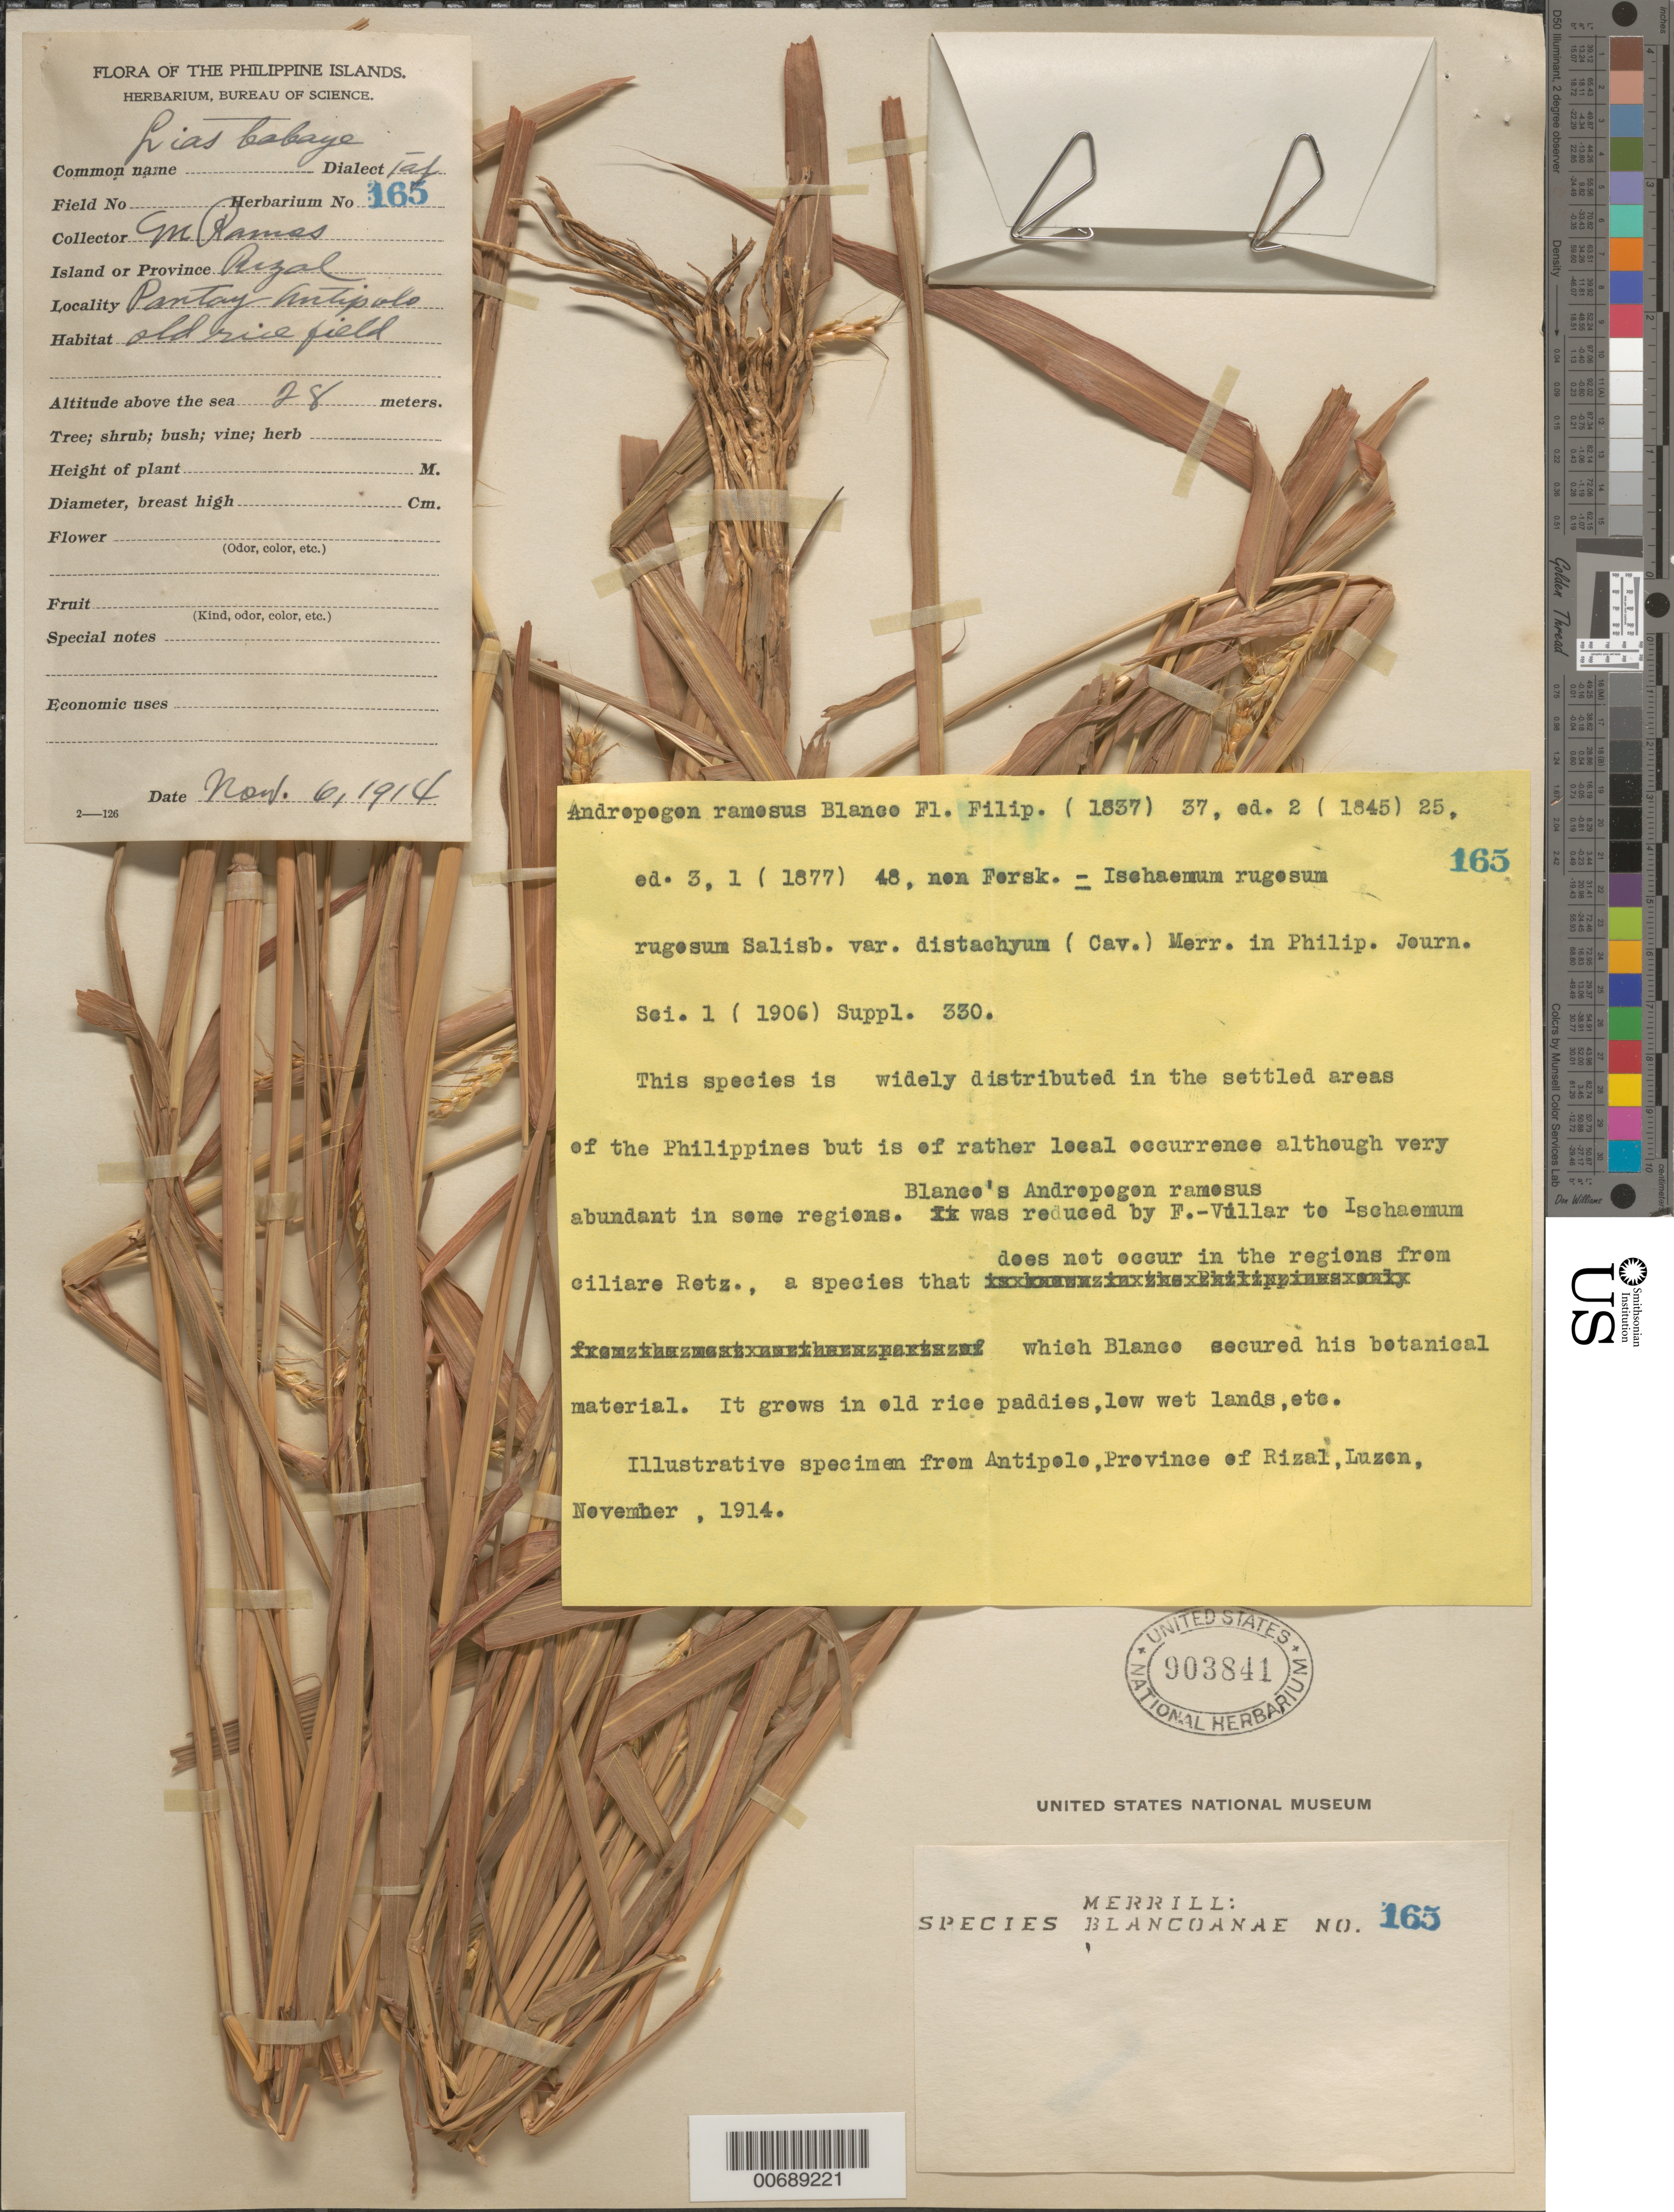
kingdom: Plantae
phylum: Tracheophyta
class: Liliopsida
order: Poales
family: Poaceae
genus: Ischaemum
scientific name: Ischaemum rugosum var. distachyum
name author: (Cav.) Merr.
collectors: M. Ramos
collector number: Sp. Blancoan. 0165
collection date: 1914-11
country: Philippines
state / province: Calabarzon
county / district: Rizal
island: Luzon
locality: Pantay Antipolo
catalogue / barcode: US 903841